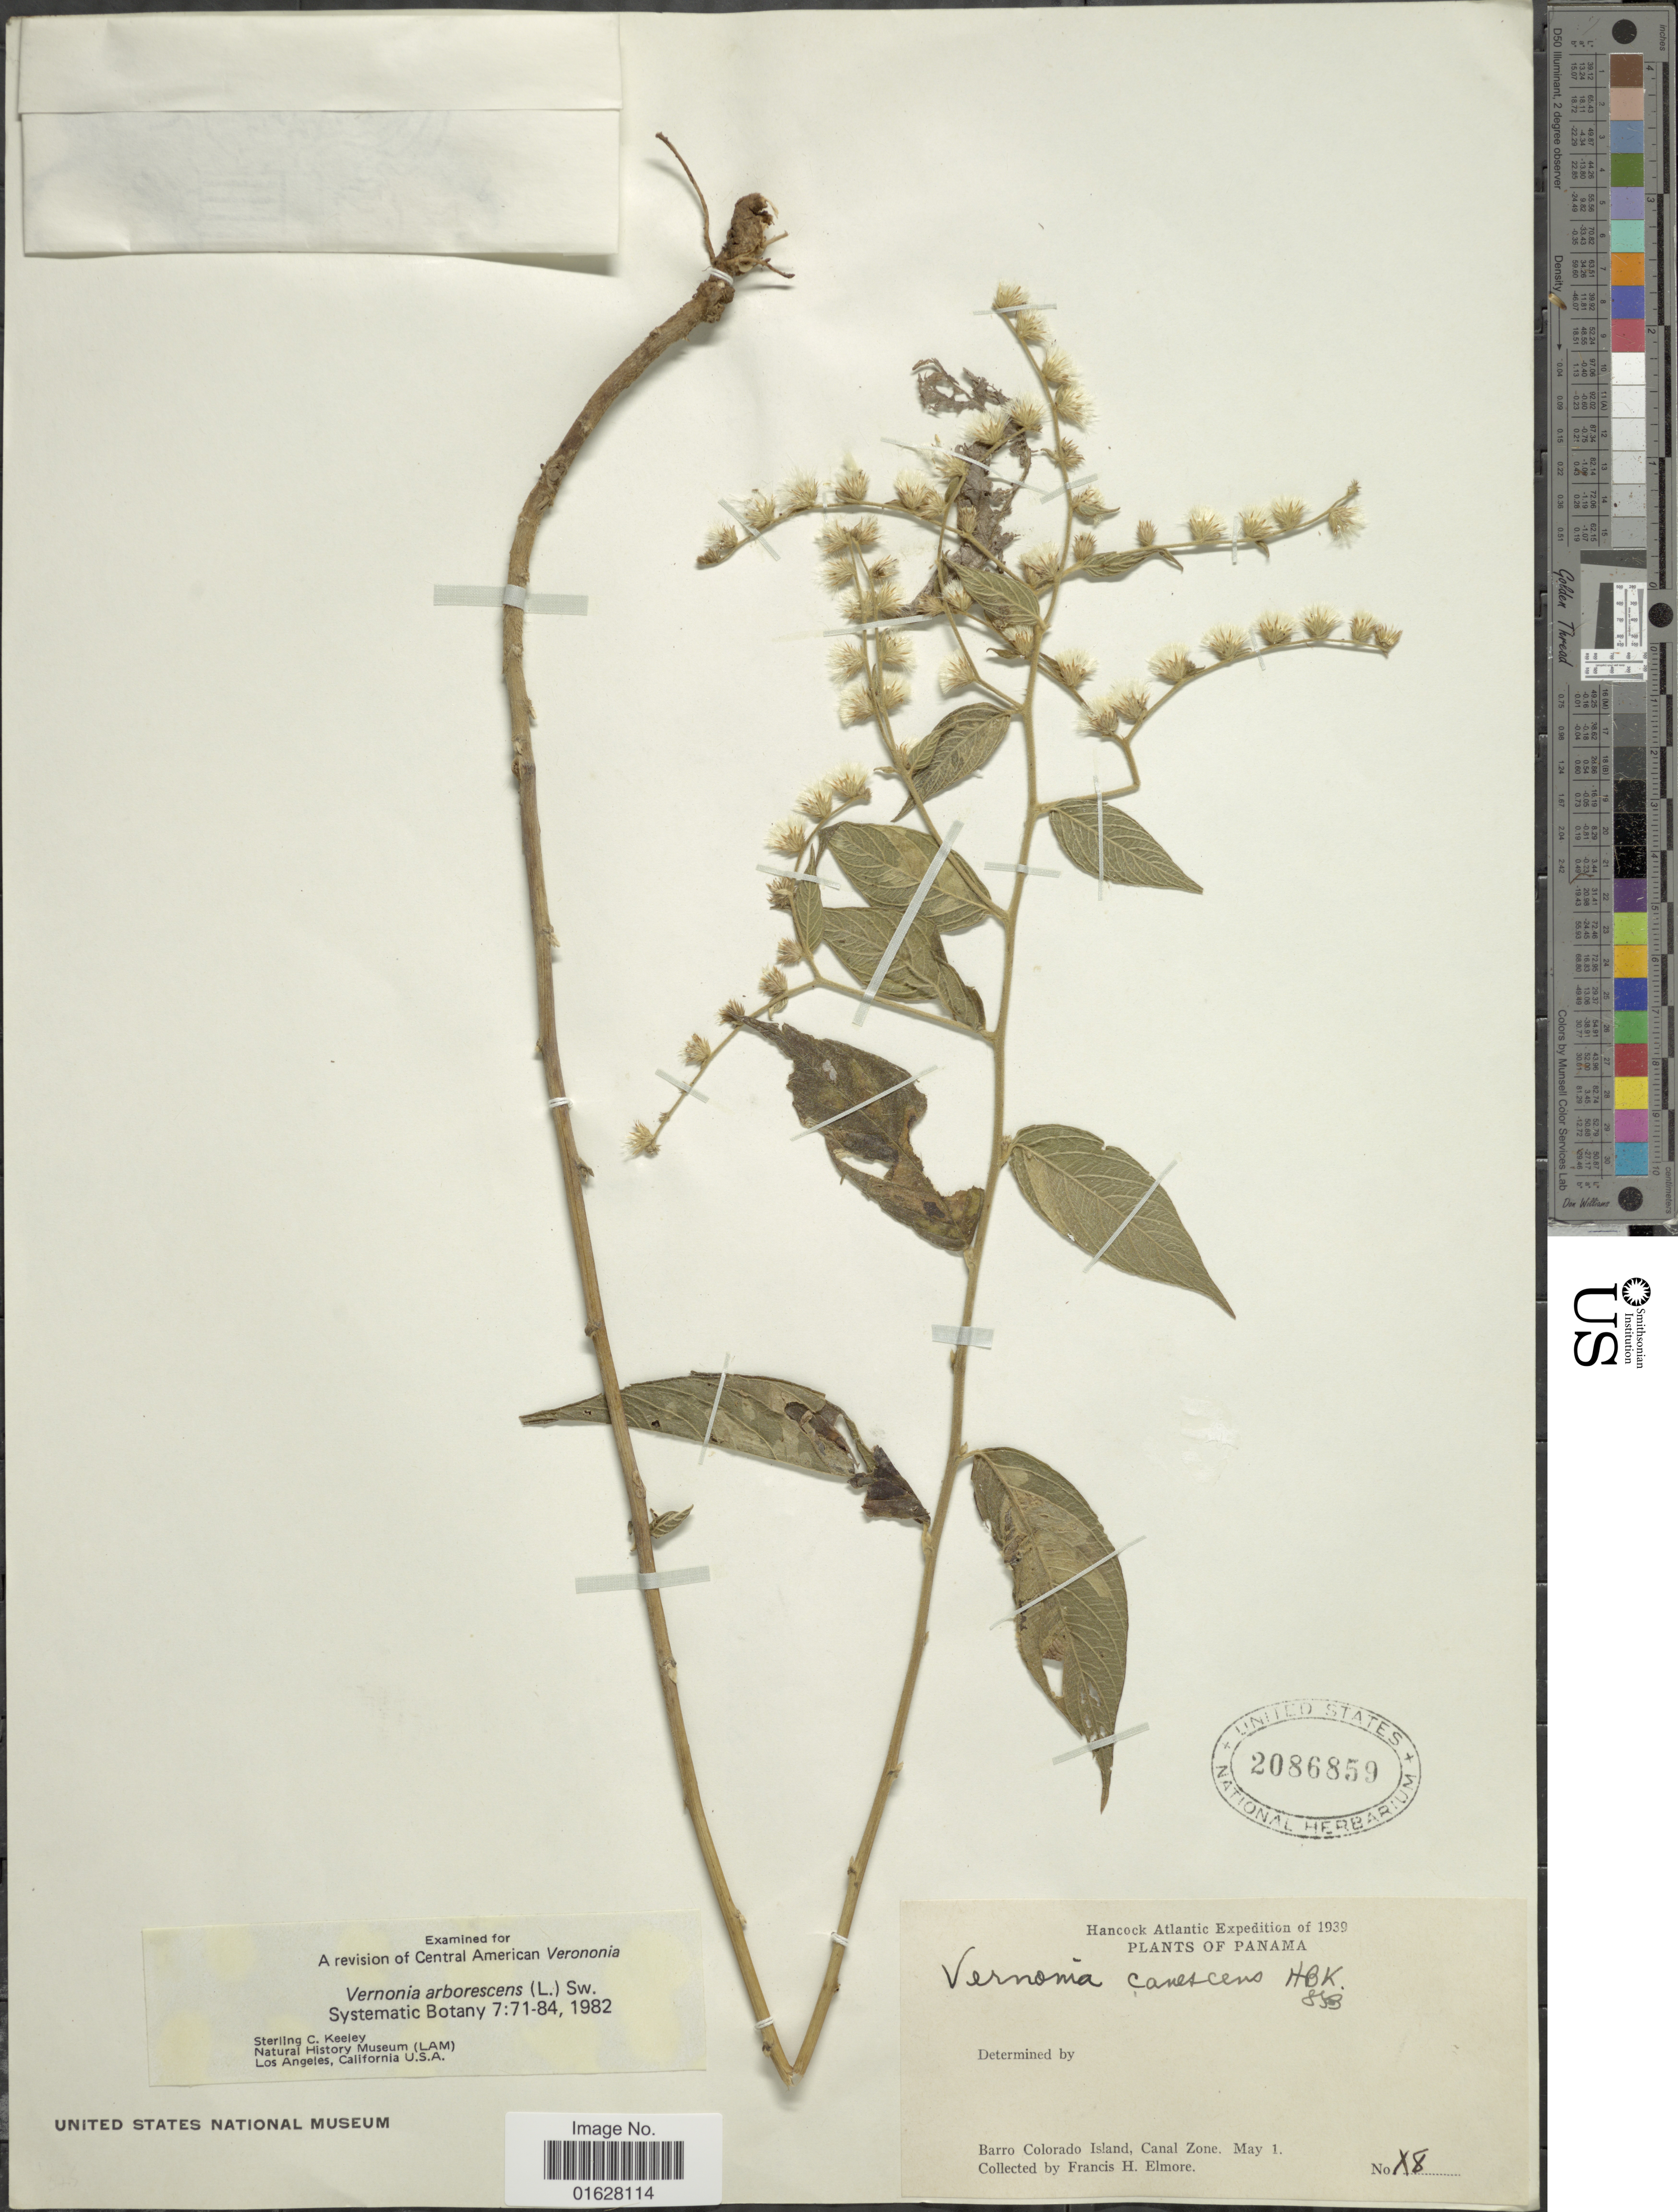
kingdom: Plantae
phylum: Tracheophyta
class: Magnoliopsida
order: Asterales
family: Asteraceae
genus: Lepidaploa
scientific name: Lepidaploa canescens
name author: (Kunth) H. Rob.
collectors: F. H. Elmore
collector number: X8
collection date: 1939-05-01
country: Panama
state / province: Panamá Oeste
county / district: Canal Zone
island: Barro Colorado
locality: Panama. Barro Colorado Island, Canal Zone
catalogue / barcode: US 2086859